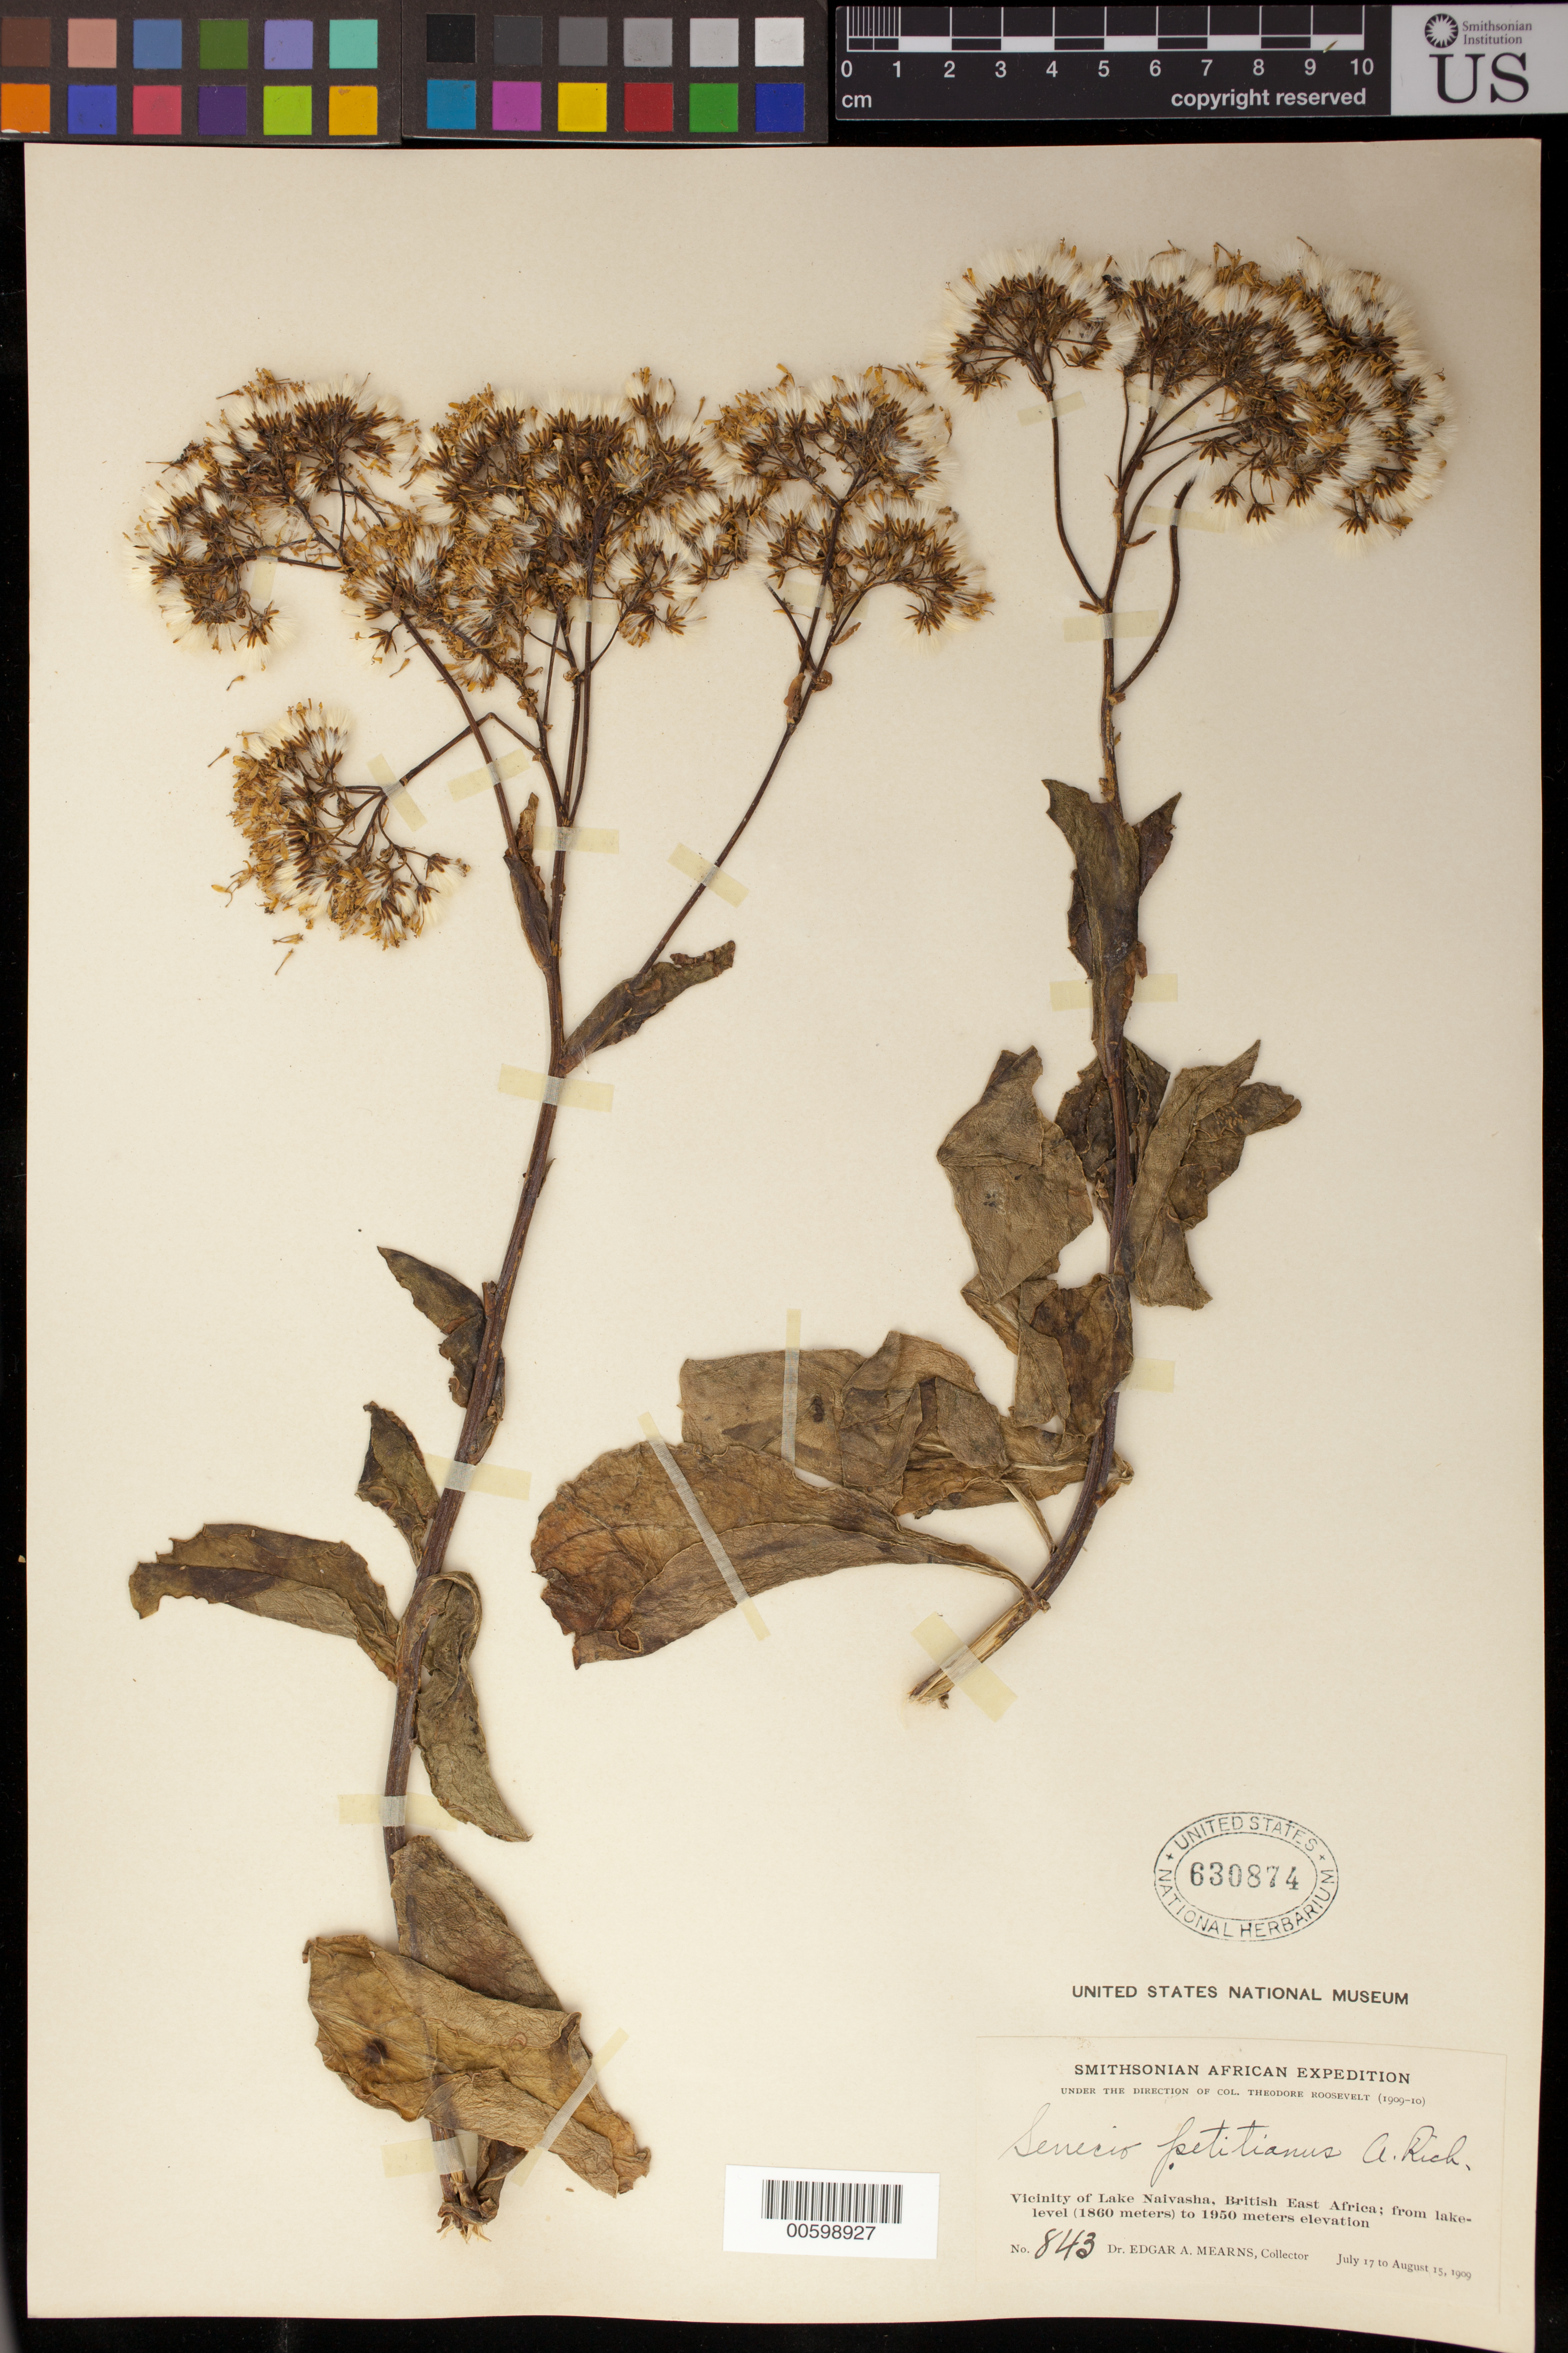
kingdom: Plantae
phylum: Tracheophyta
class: Magnoliopsida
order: Asterales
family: Asteraceae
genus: Senecio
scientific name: Senecio petitianus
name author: A. Rich.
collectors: E. A. Mearns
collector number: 843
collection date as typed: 17 Aug 1909 to 15 Aug 1909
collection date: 1909-08-15/1909-08-17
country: Kenya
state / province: Nakuru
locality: Vicinity of Lake Naivasha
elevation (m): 1860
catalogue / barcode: US 630874